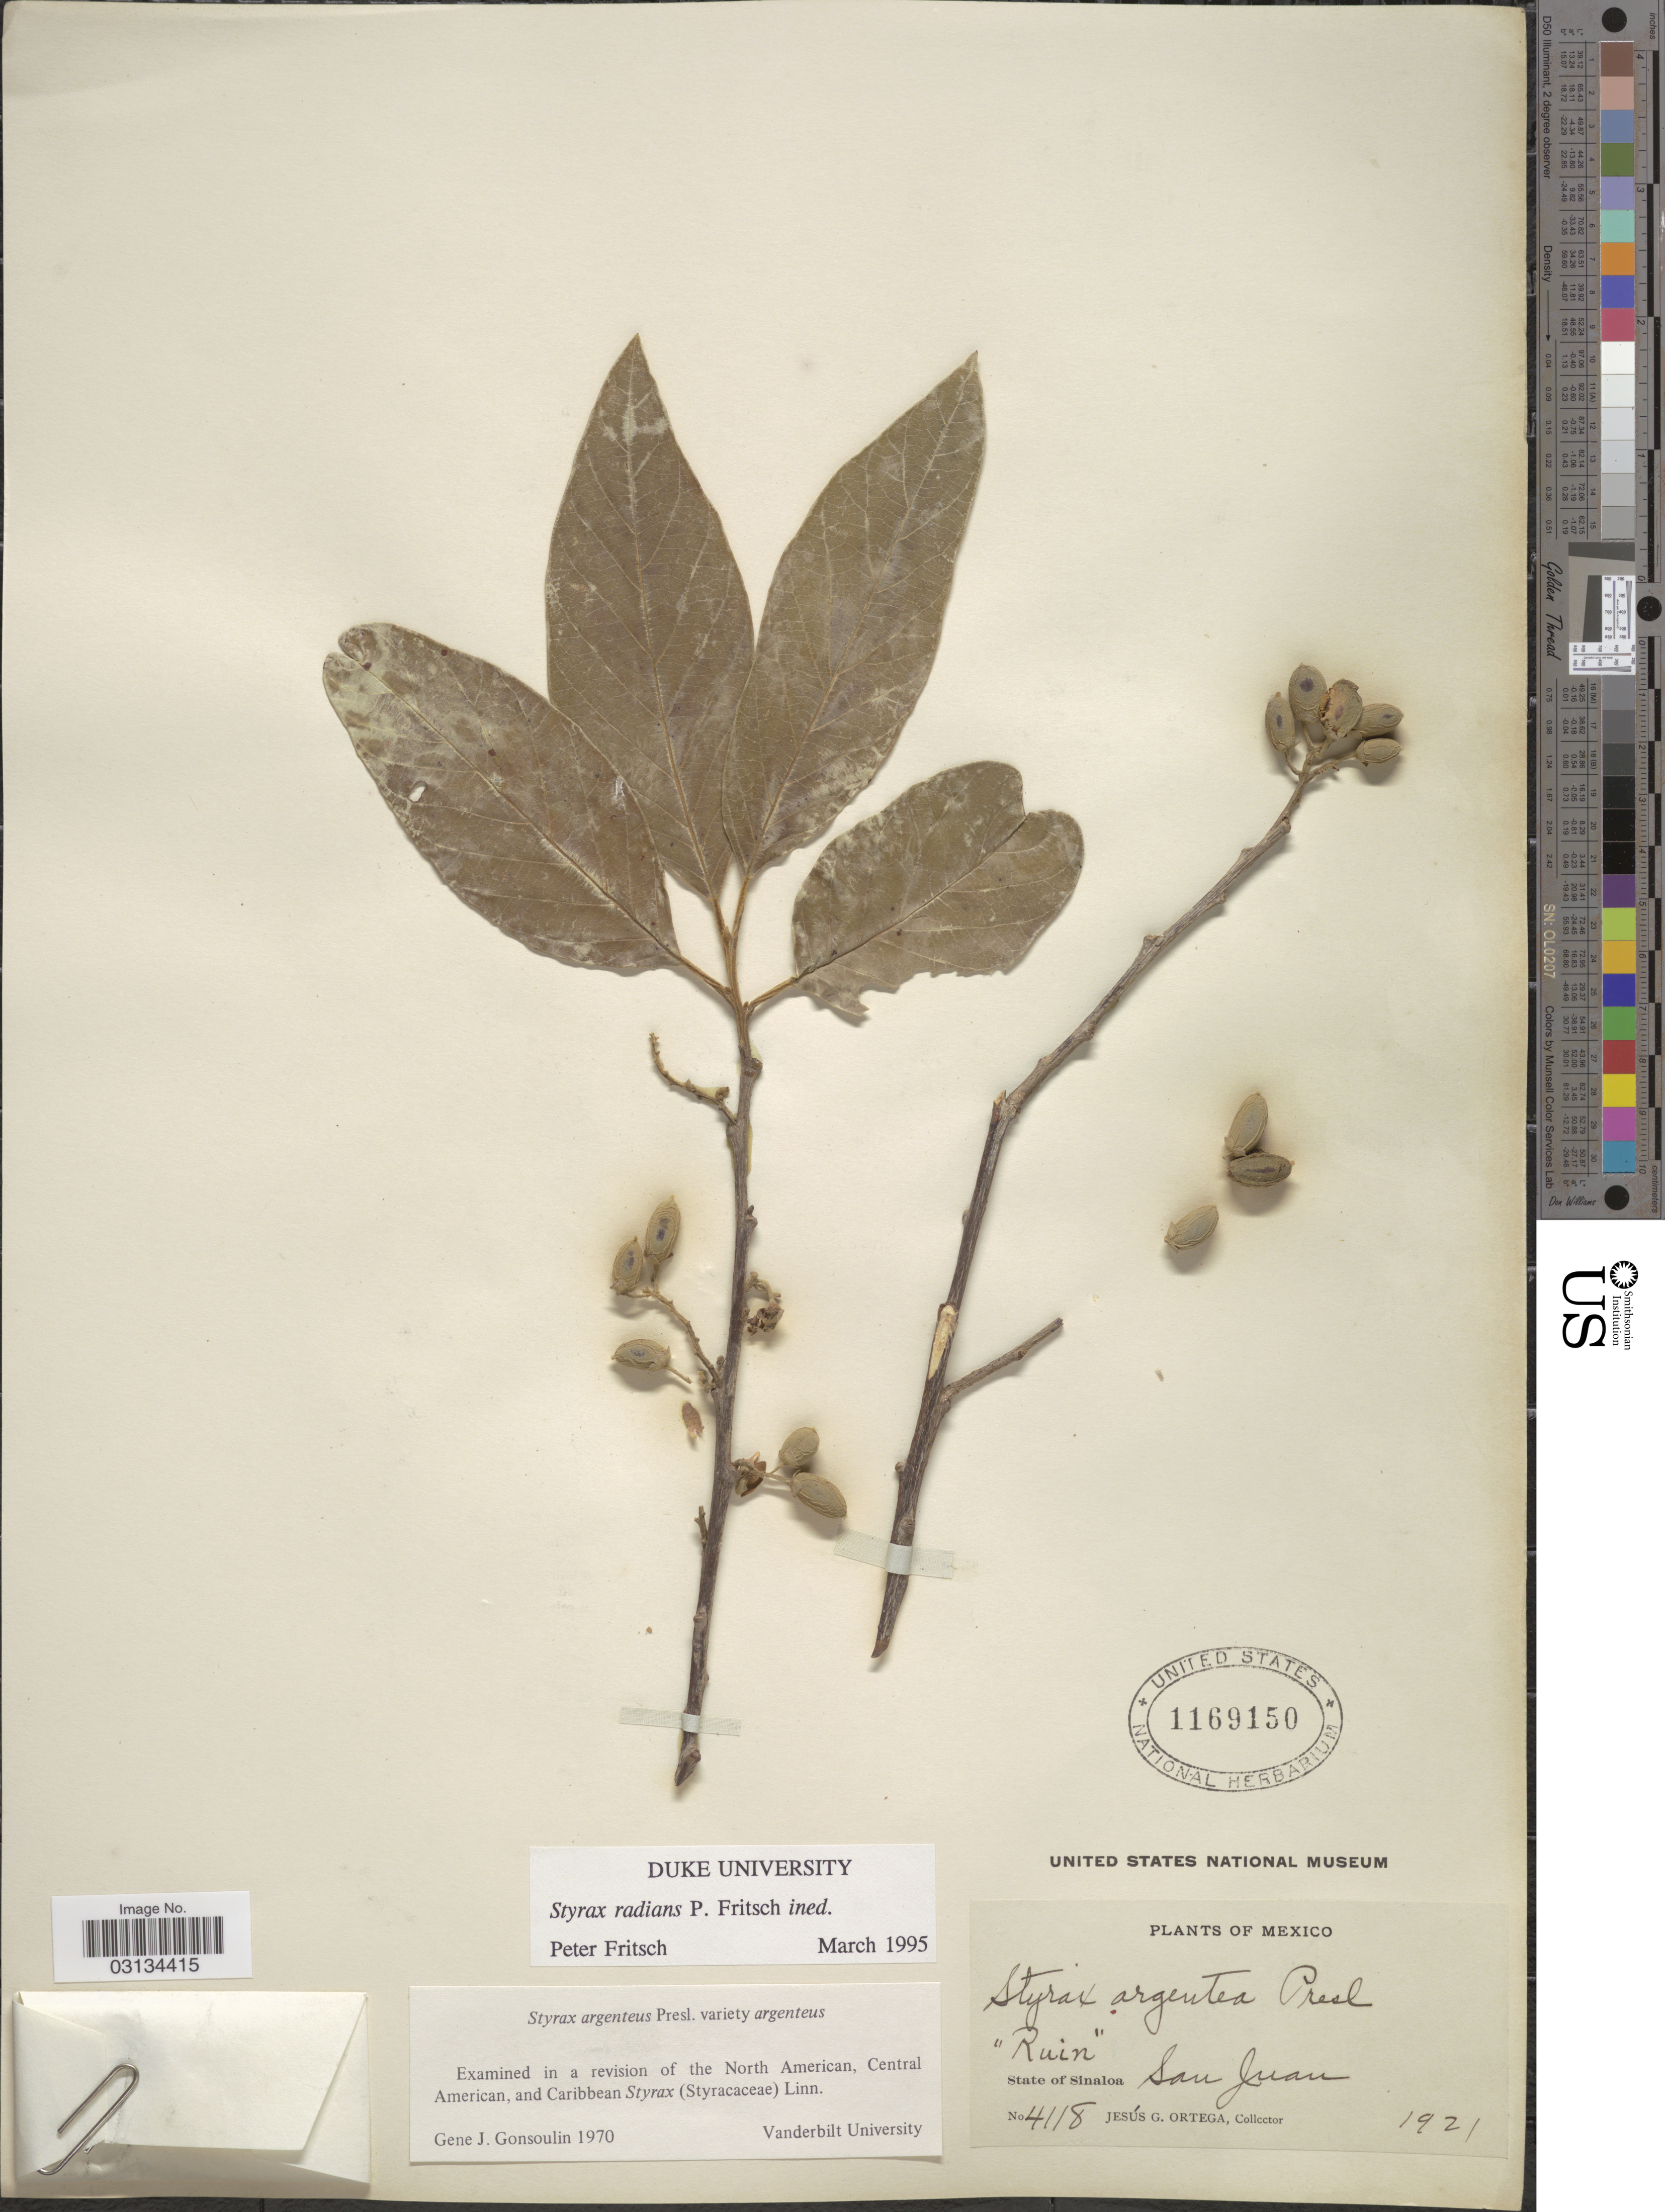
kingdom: Plantae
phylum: Tracheophyta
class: Magnoliopsida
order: Ericales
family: Styracaceae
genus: Styrax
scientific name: Styrax radians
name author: P.W. Fritsch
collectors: J. Ortega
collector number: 4118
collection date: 1921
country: Mexico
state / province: Sinaloa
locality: San Juan.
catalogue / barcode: US 1169150